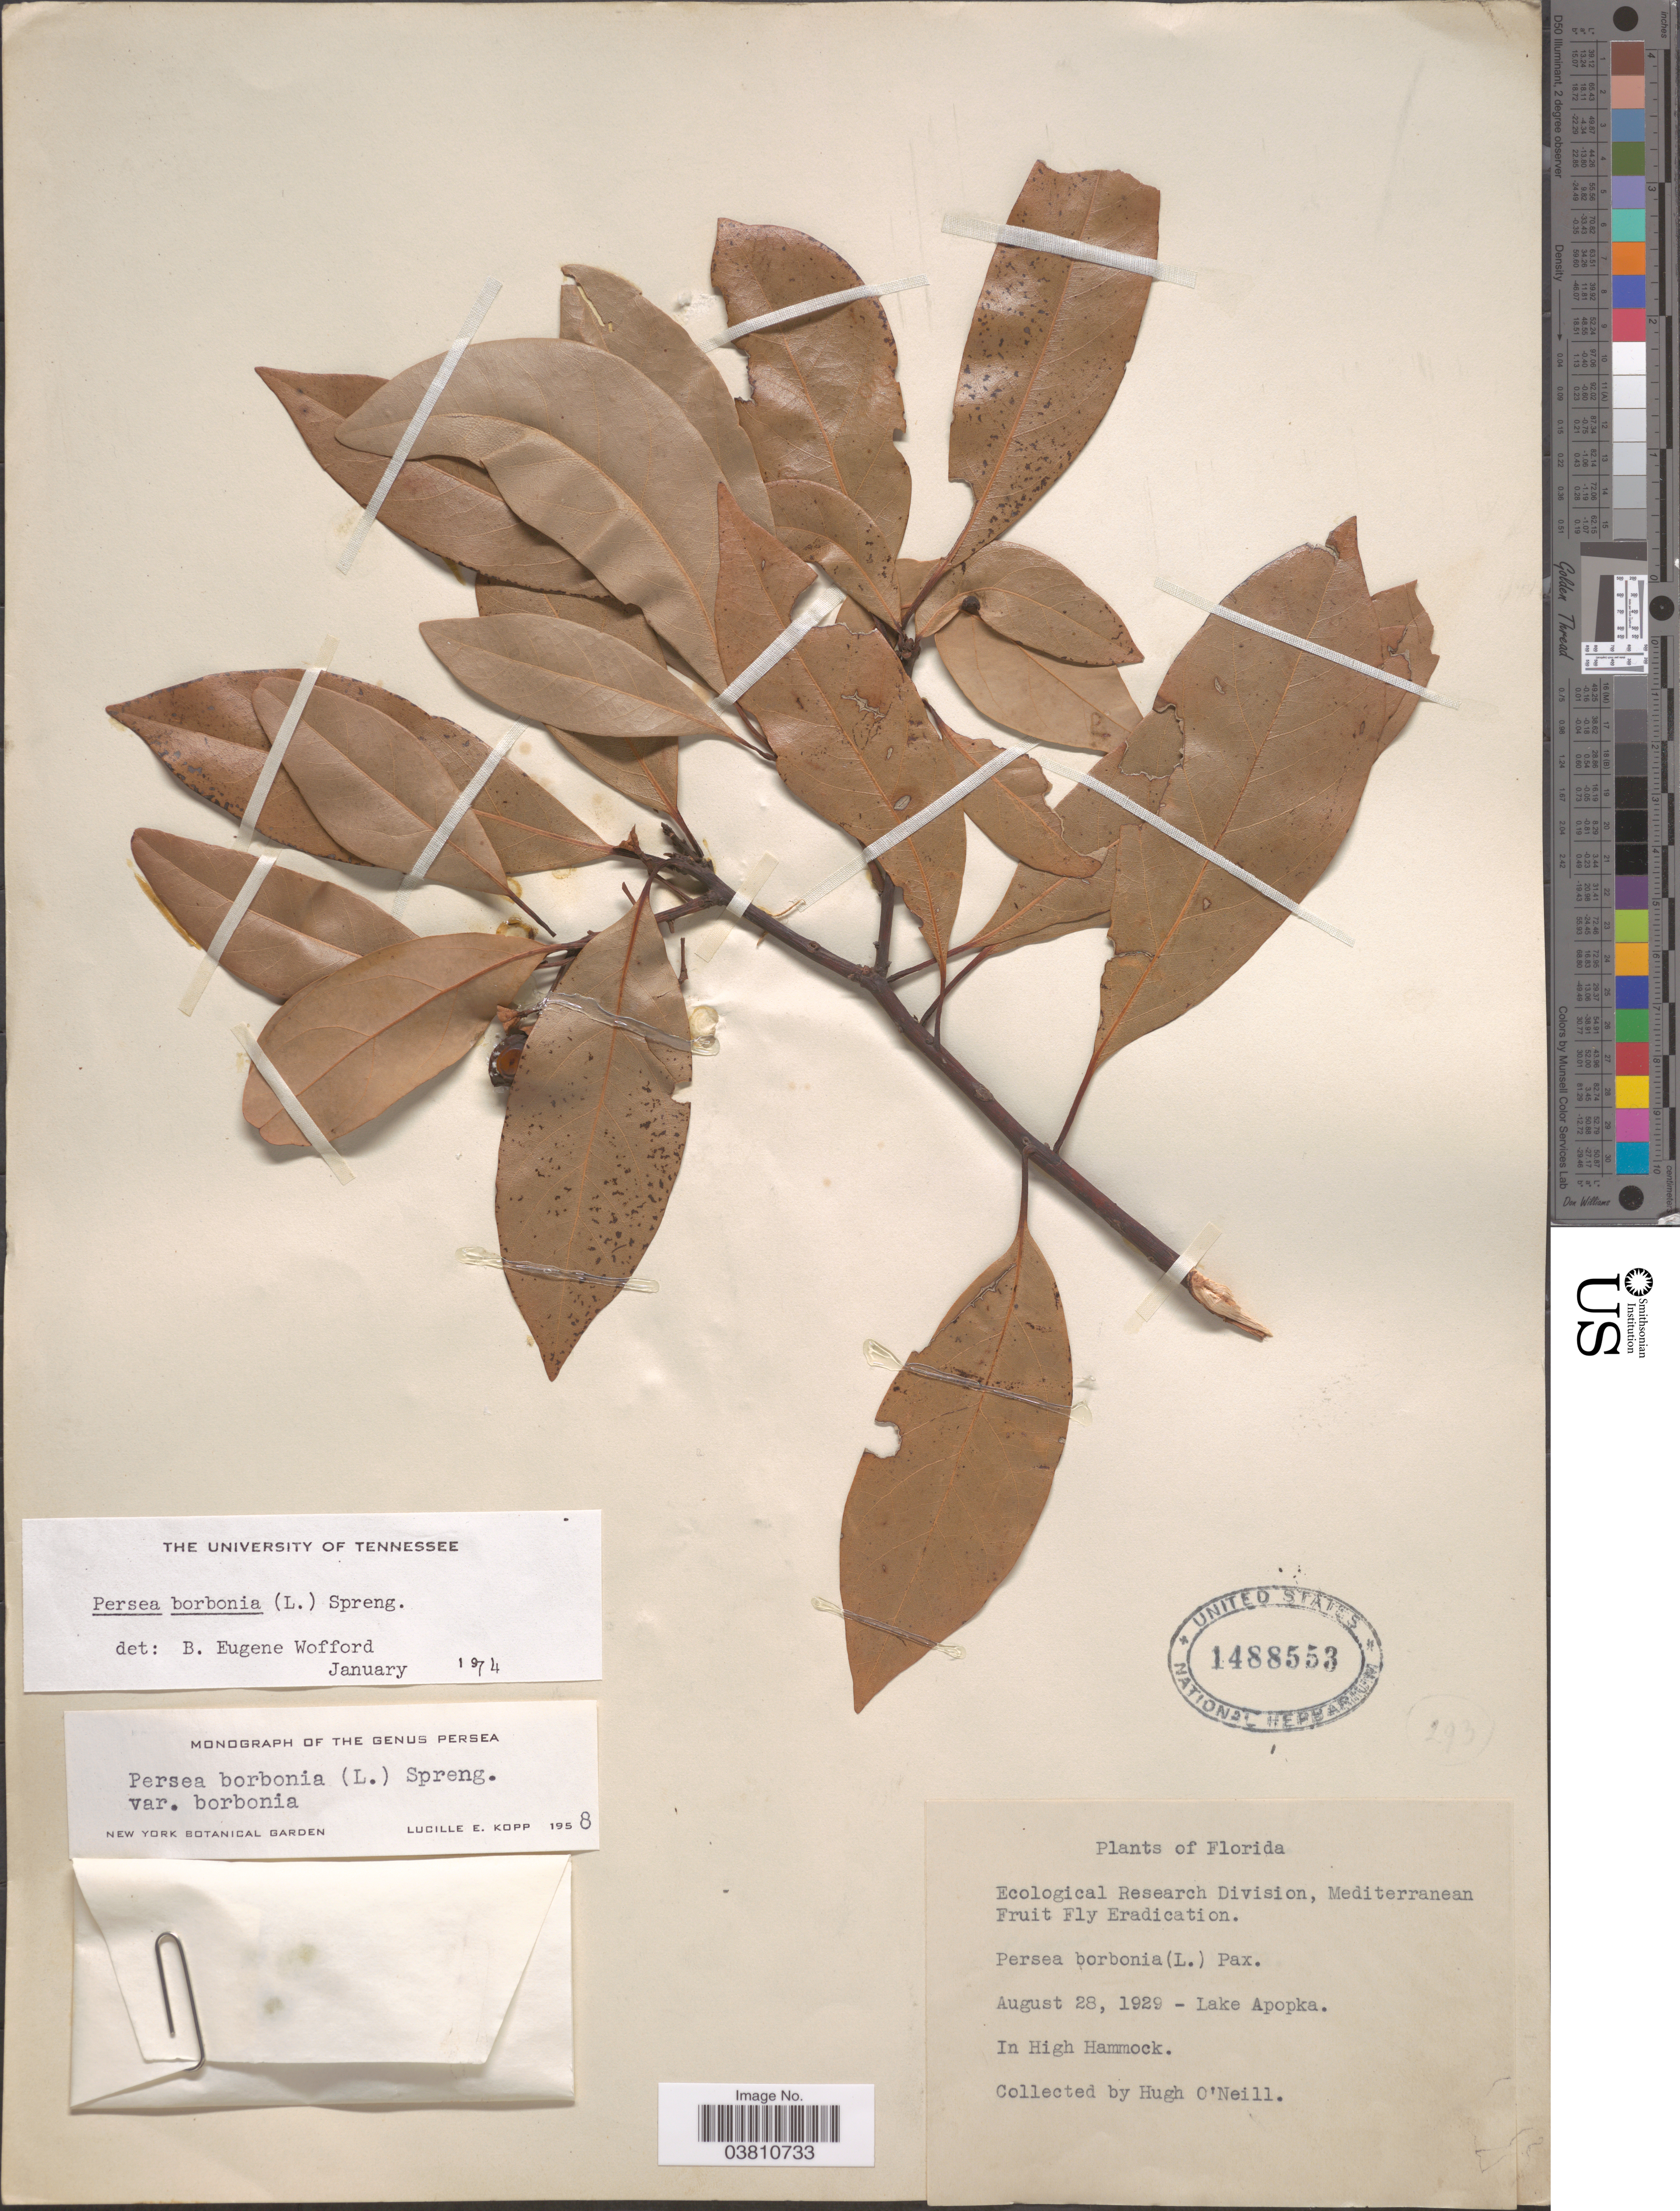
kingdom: Plantae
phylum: Tracheophyta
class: Magnoliopsida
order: Laurales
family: Lauraceae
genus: Persea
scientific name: Persea borbonia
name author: (L.) Spreng.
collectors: H. O'Neill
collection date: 1929-08-28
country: United States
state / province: Florida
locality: Lake Apopka. In High Hammock.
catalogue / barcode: US 1488553